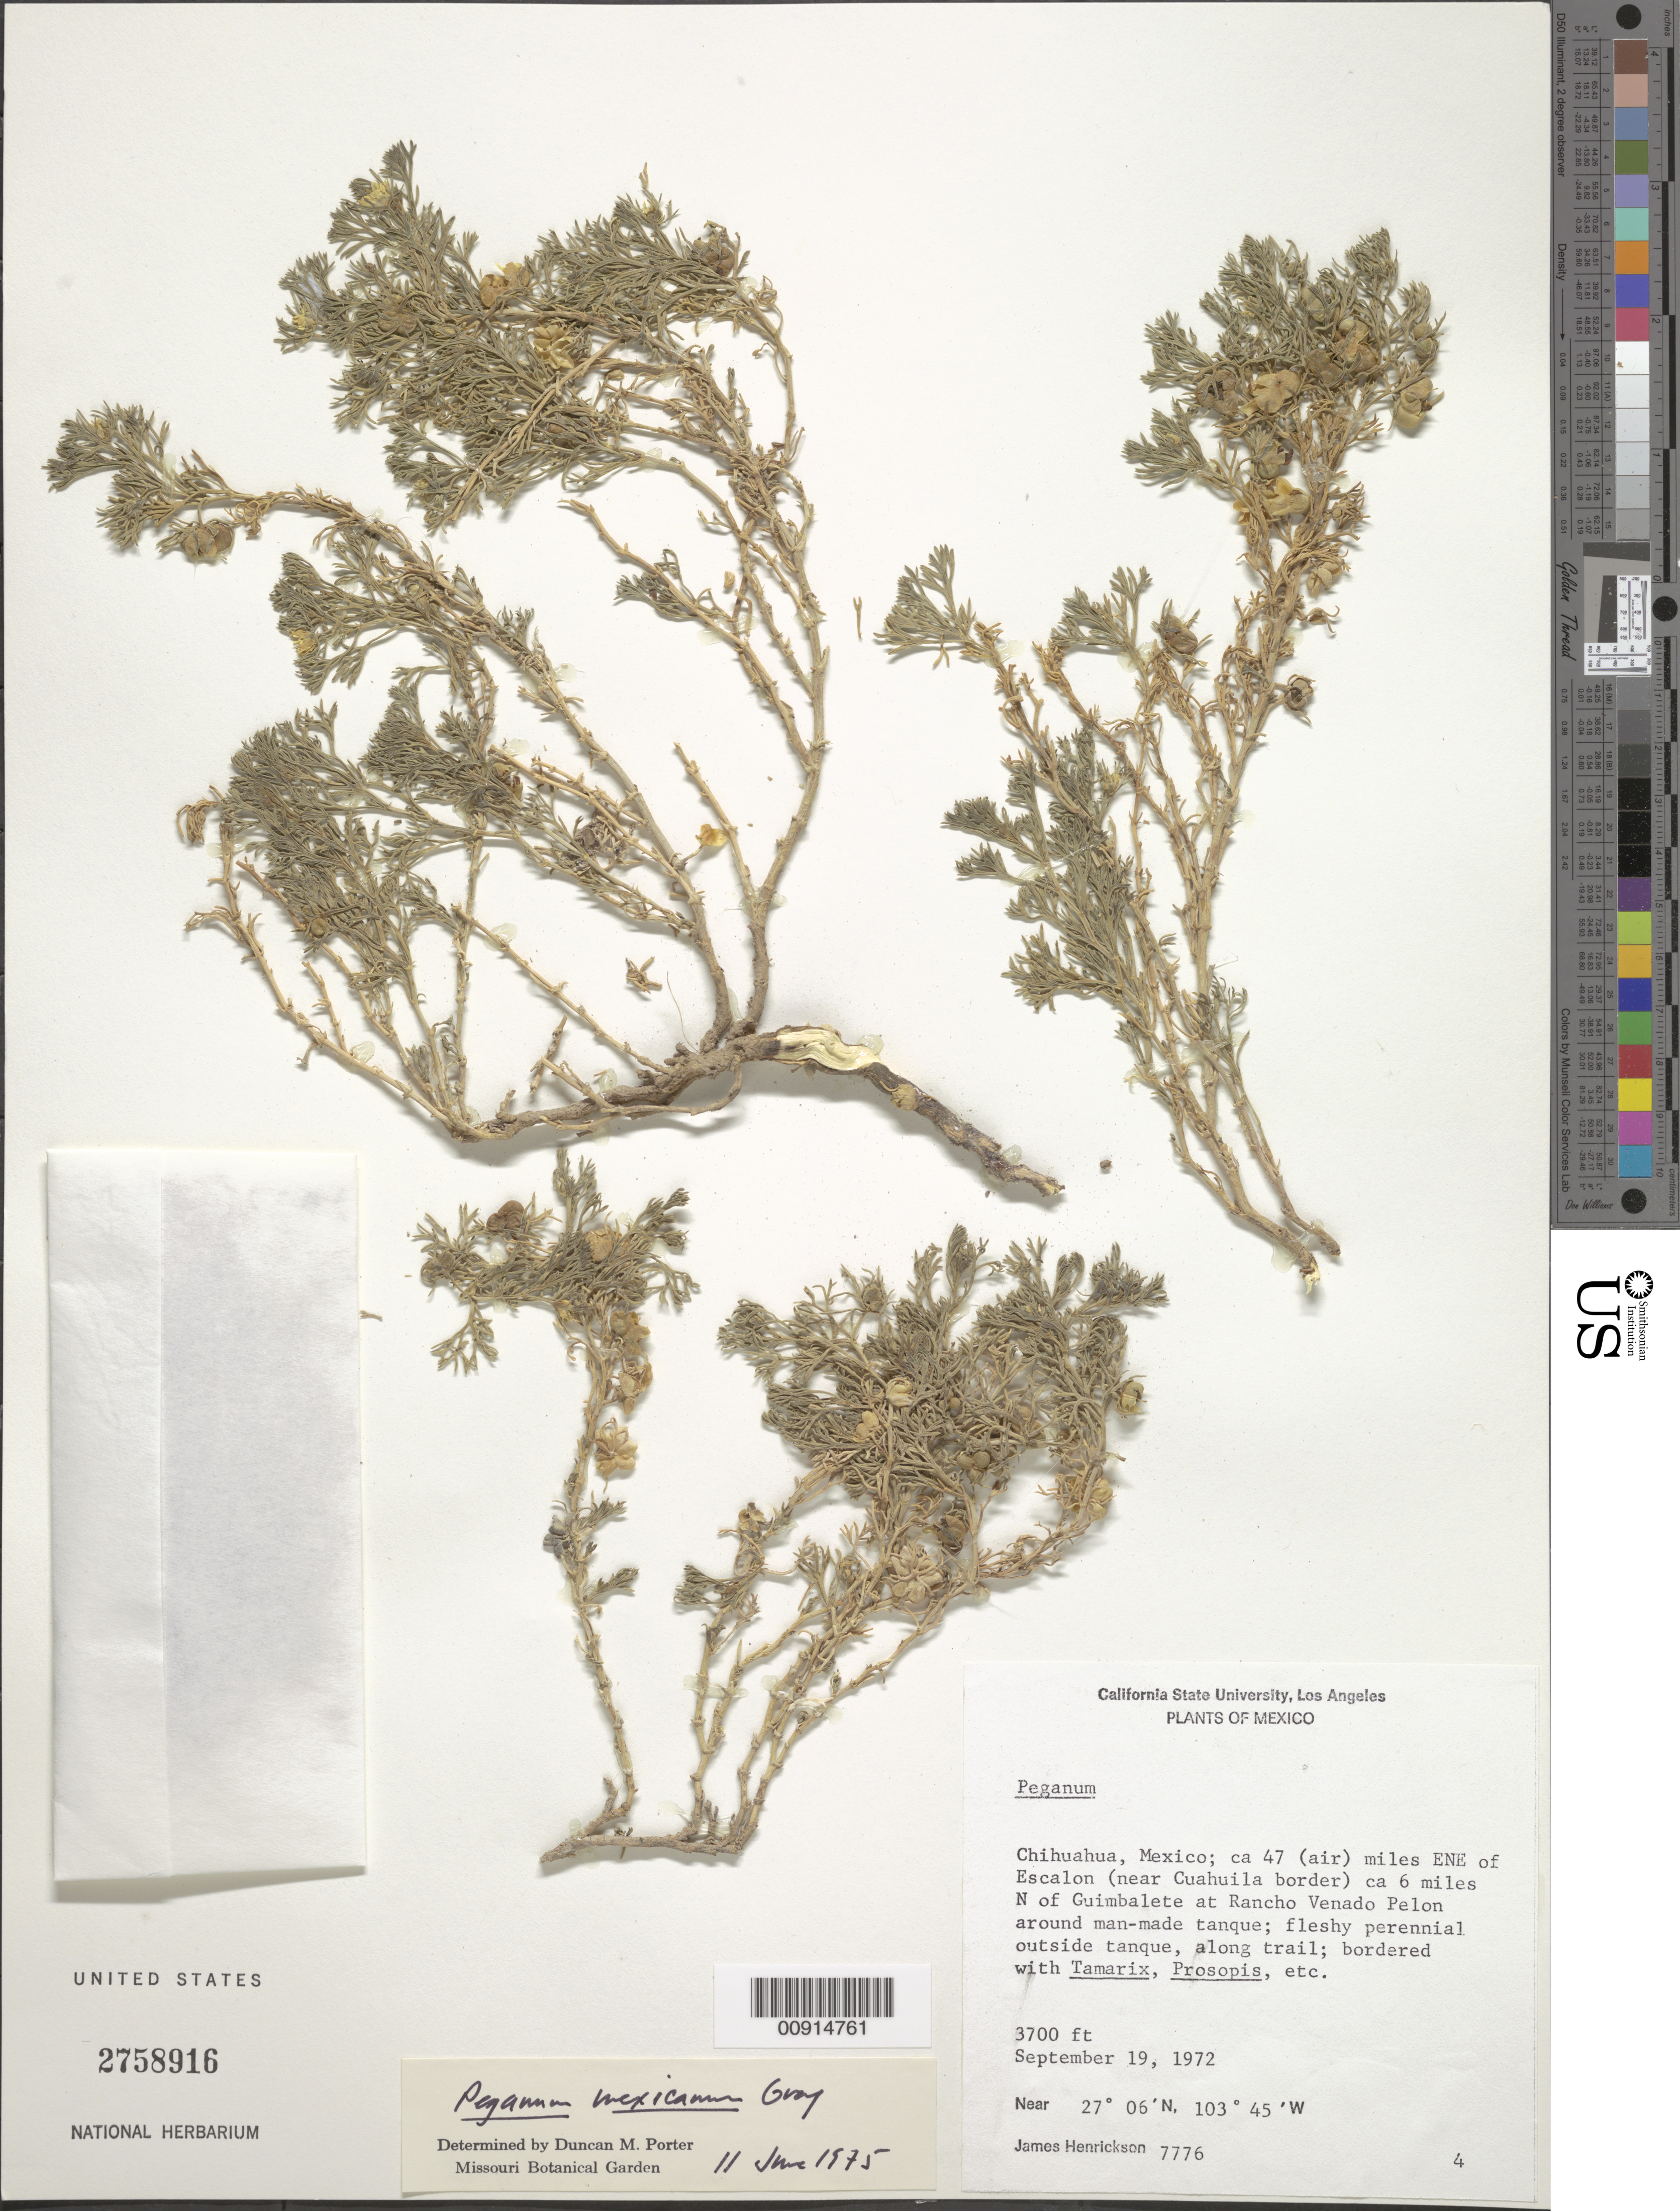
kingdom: Plantae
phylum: Tracheophyta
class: Magnoliopsida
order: Sapindales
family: Tetradiclidaceae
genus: Peganum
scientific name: Peganum mexicanum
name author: A. Gray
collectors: J. Henrickson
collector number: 7776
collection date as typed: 19 Sep 1972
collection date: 1972-09-19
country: Mexico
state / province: Chihuahua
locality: Chihuahua; ca. 47 (air) miles ENE of Escalon (near Coahuila border) ca. 6 miles N of Guimbalete at Rancho Venado Pelon around man-made tanque.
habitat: Outside tanque, along trail; bordered with Tamarix, Prosopis, etc.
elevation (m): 1128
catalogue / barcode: US 2758916